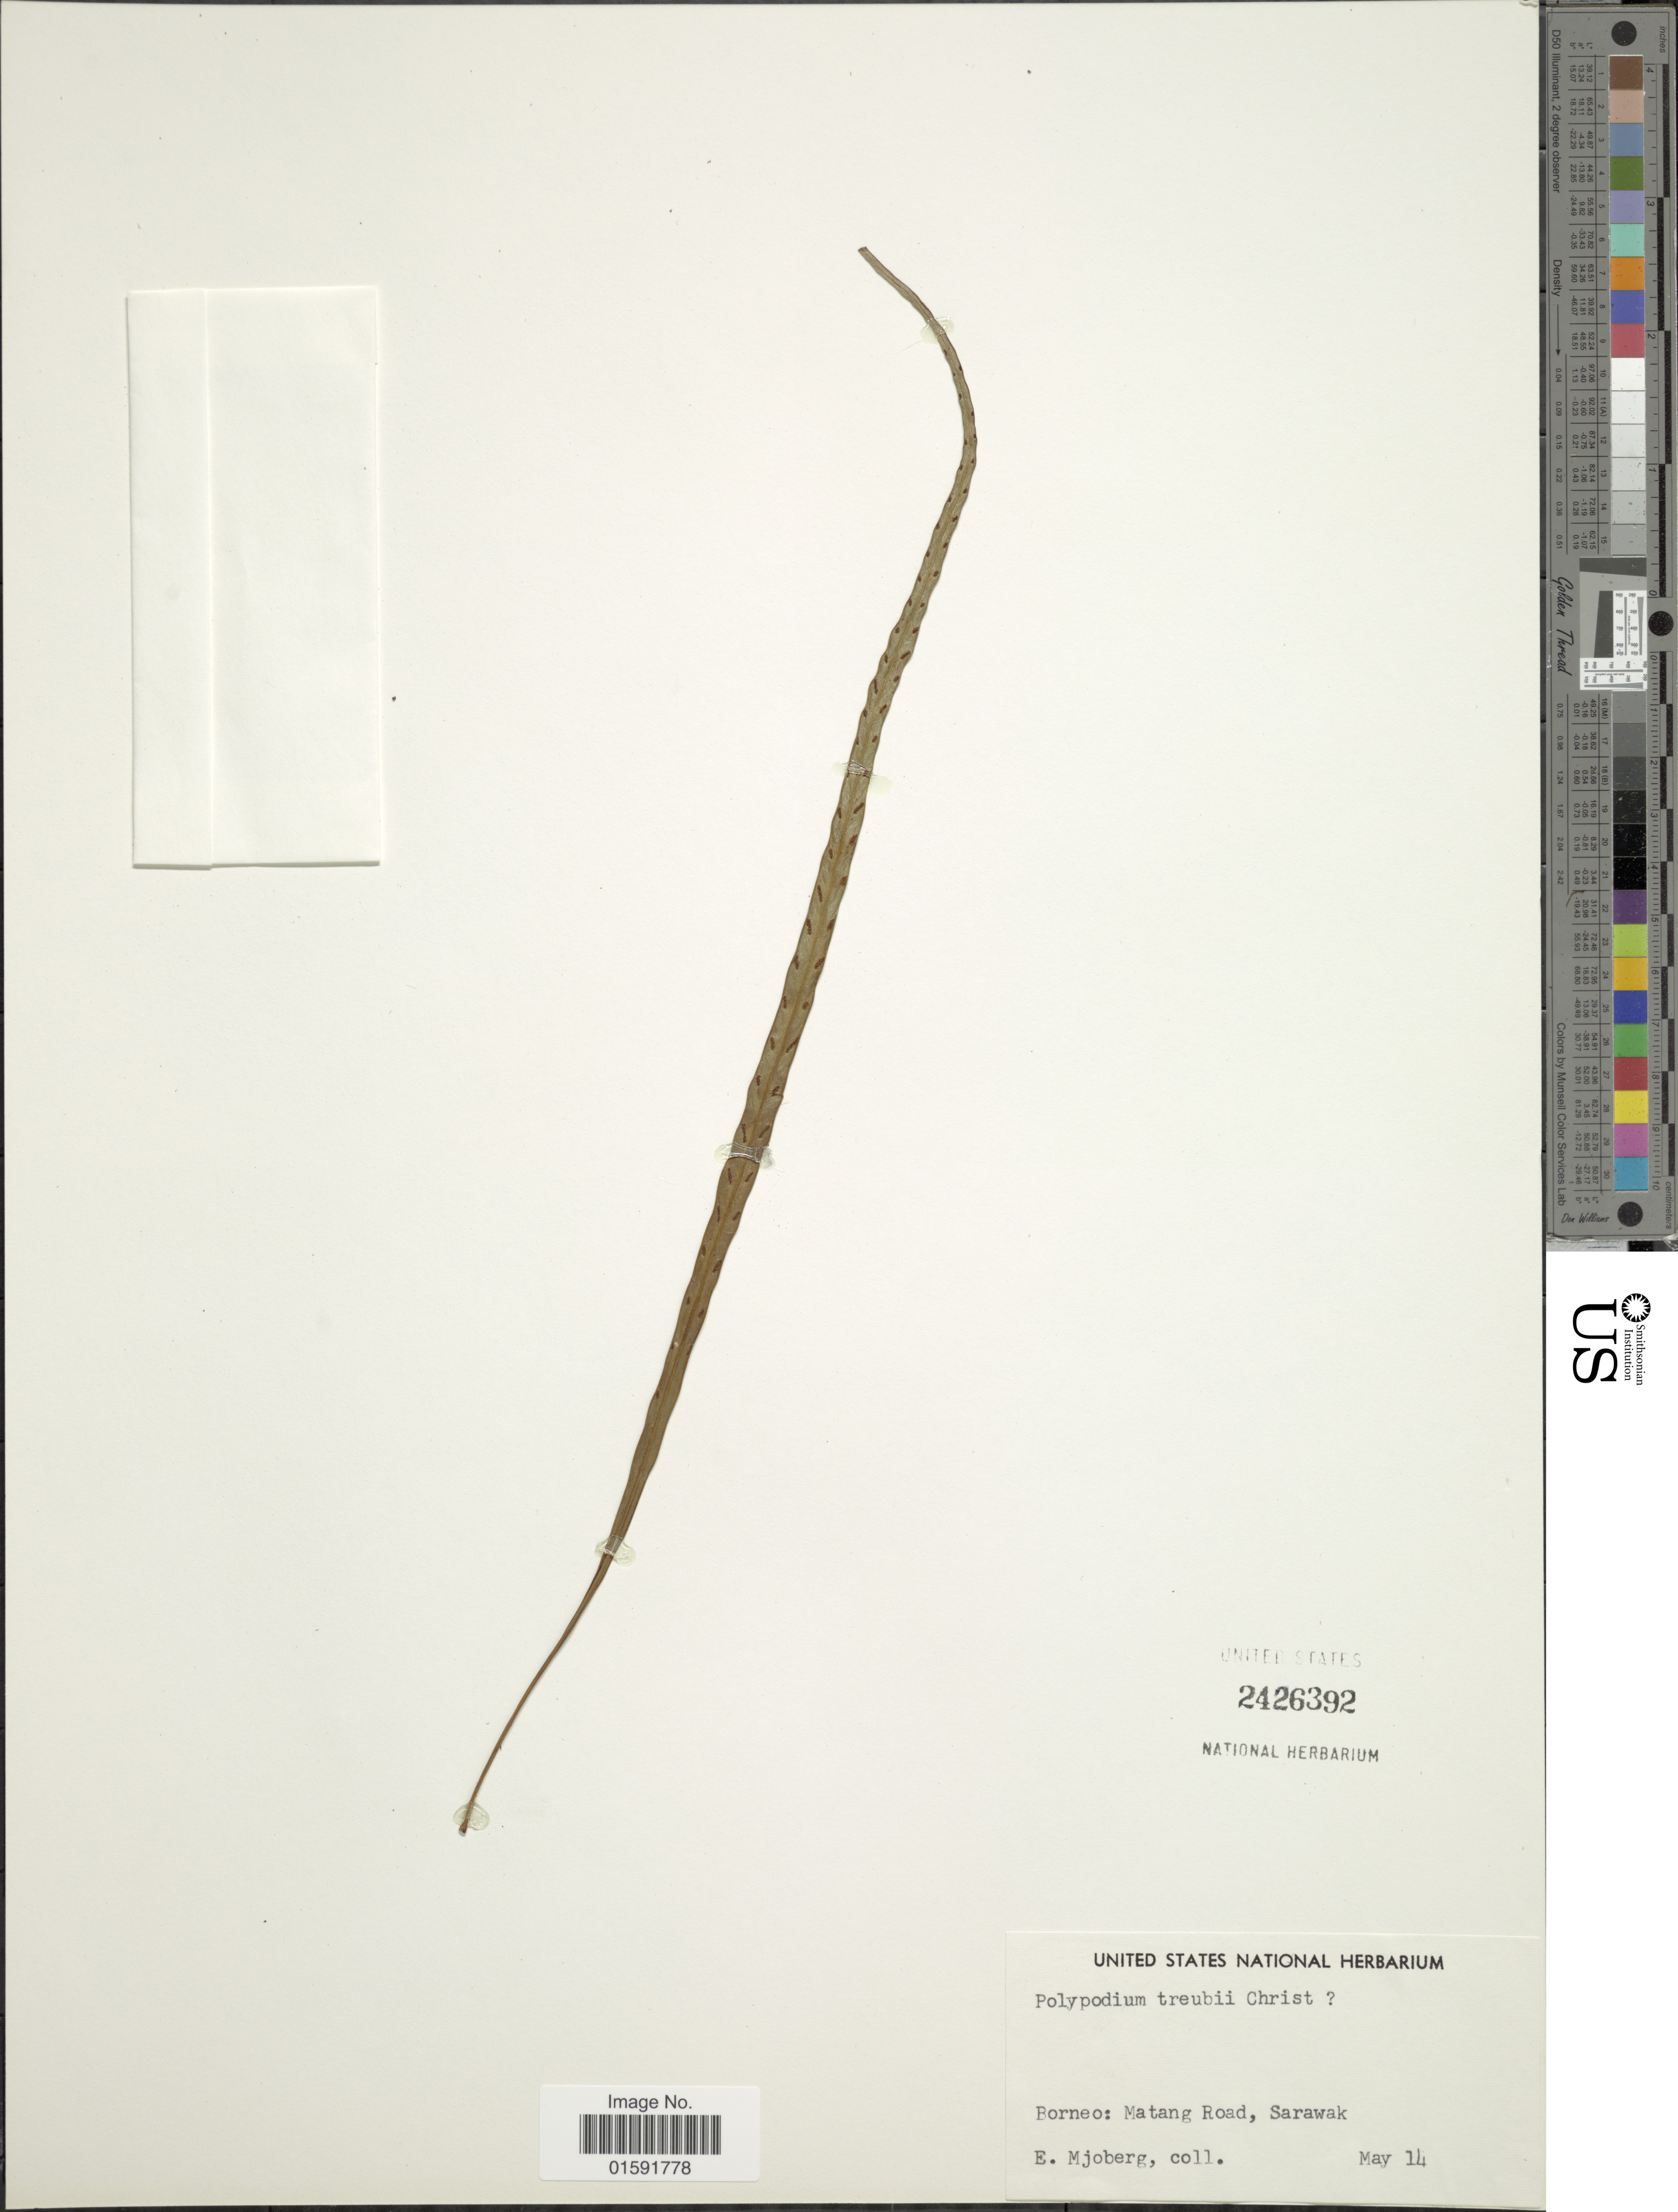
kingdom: Plantae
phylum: Tracheophyta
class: Polypodiopsida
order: Polypodiales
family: Polypodiaceae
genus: Selliguea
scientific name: Selliguea lateritia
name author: (Baker) Hovenkamp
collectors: E. Mjoberg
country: Malaysia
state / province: Sarawak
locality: Borneo: Matang Road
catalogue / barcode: US 2426392